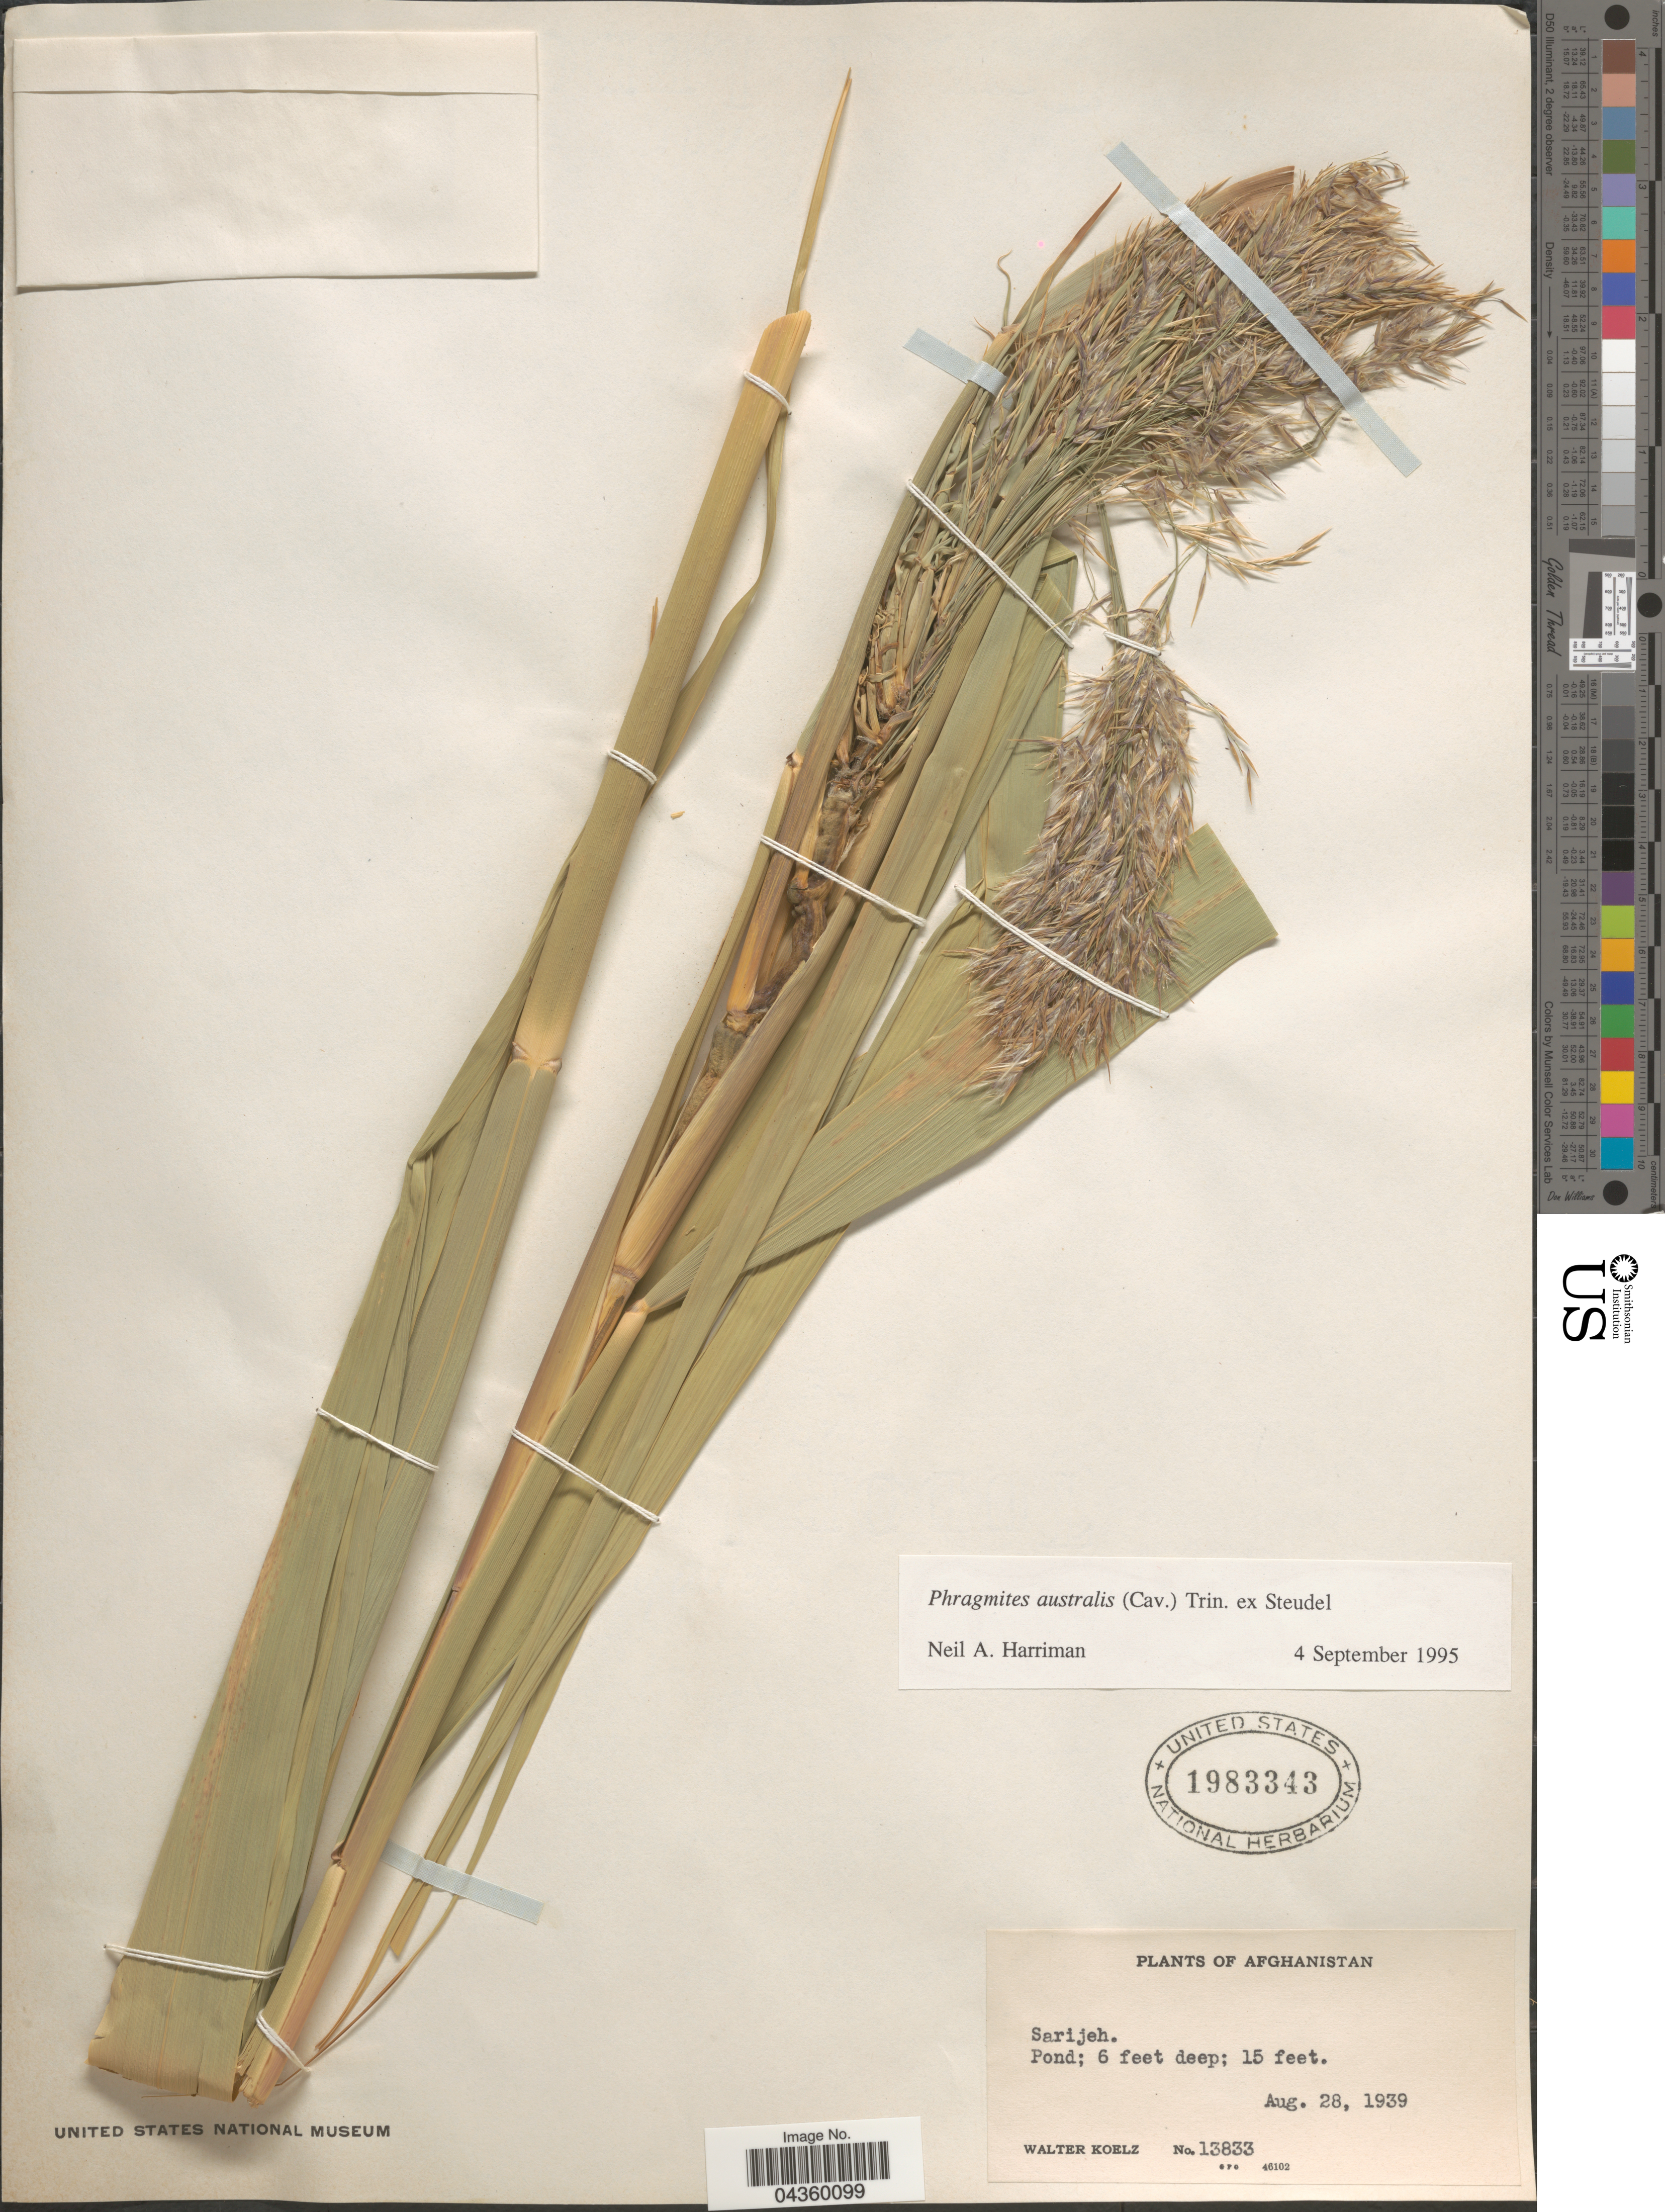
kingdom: Plantae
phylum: Tracheophyta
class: Liliopsida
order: Poales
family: Poaceae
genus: Phragmites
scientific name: Phragmites australis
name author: (Cav.) Trin. ex Steud.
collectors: W. N. Koelz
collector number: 13833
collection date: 1939-08-28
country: Afghanistan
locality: Sarijeh.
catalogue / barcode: US 1983343